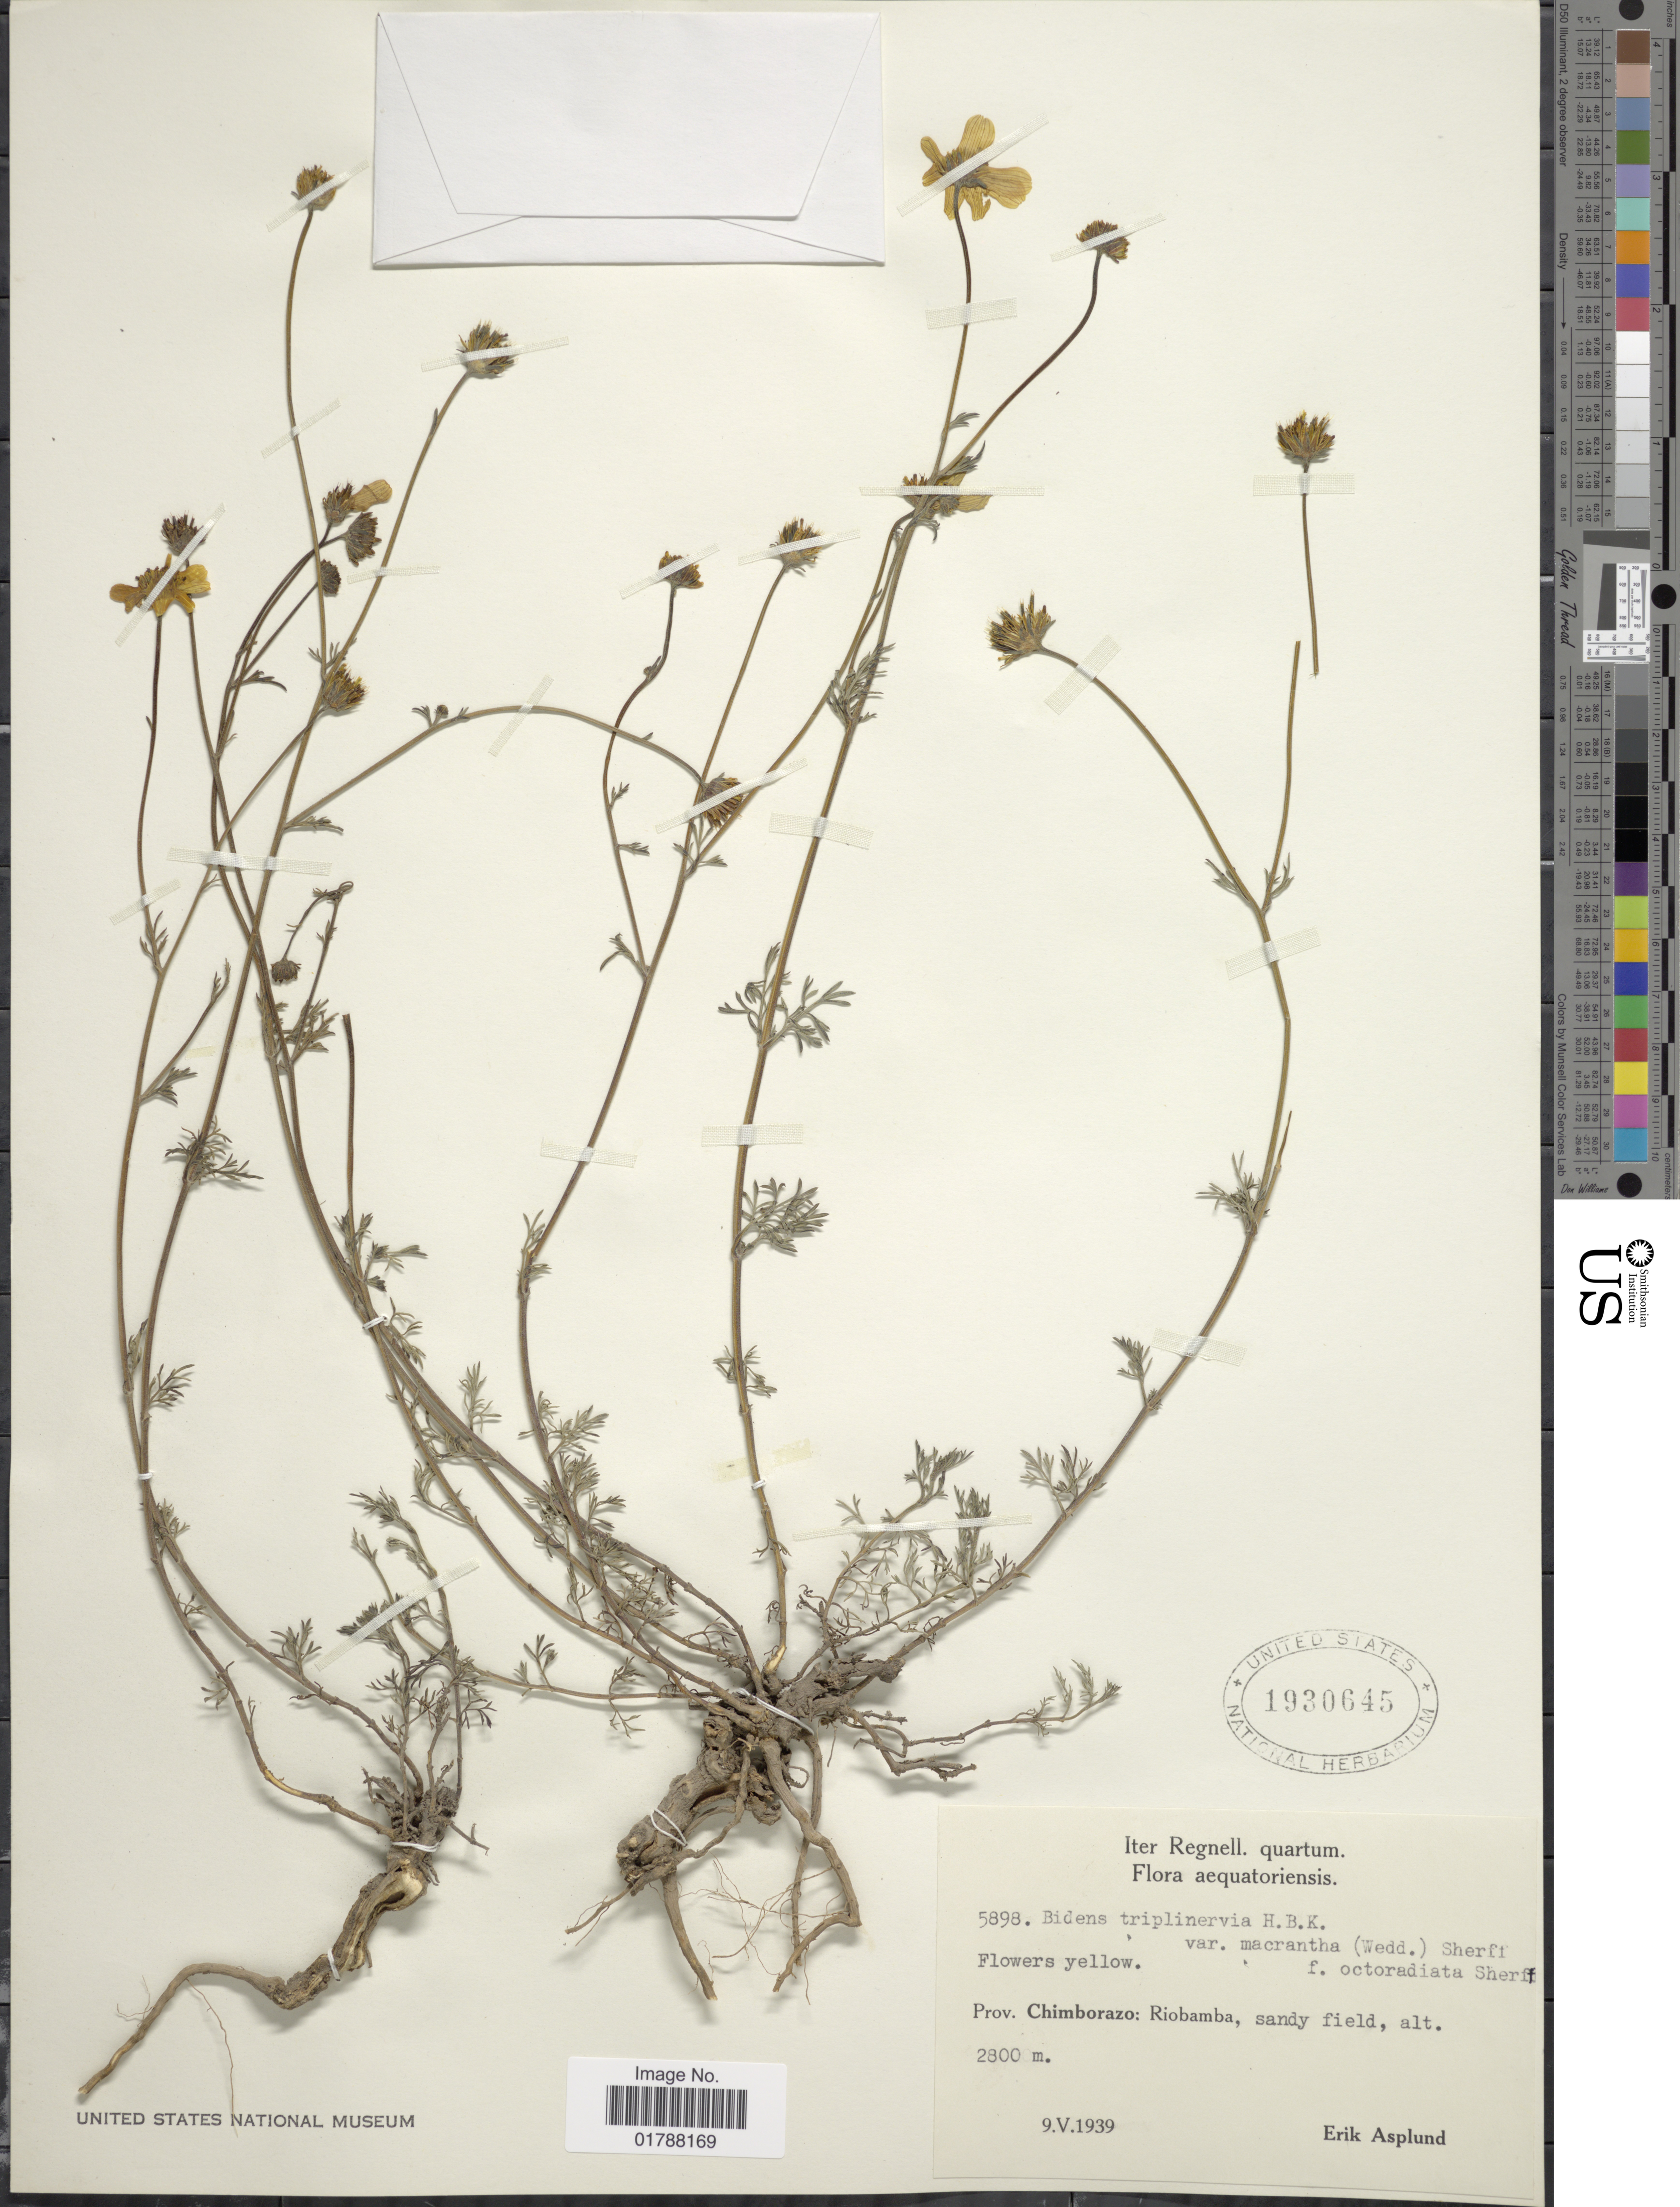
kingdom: Plantae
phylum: Tracheophyta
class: Magnoliopsida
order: Asterales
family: Asteraceae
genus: Bidens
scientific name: Bidens andicola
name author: Kunth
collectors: E. Asplund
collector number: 5898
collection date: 1939-05-09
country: Ecuador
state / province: Chimborazo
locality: Riobamba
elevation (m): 2800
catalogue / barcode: US 1930645